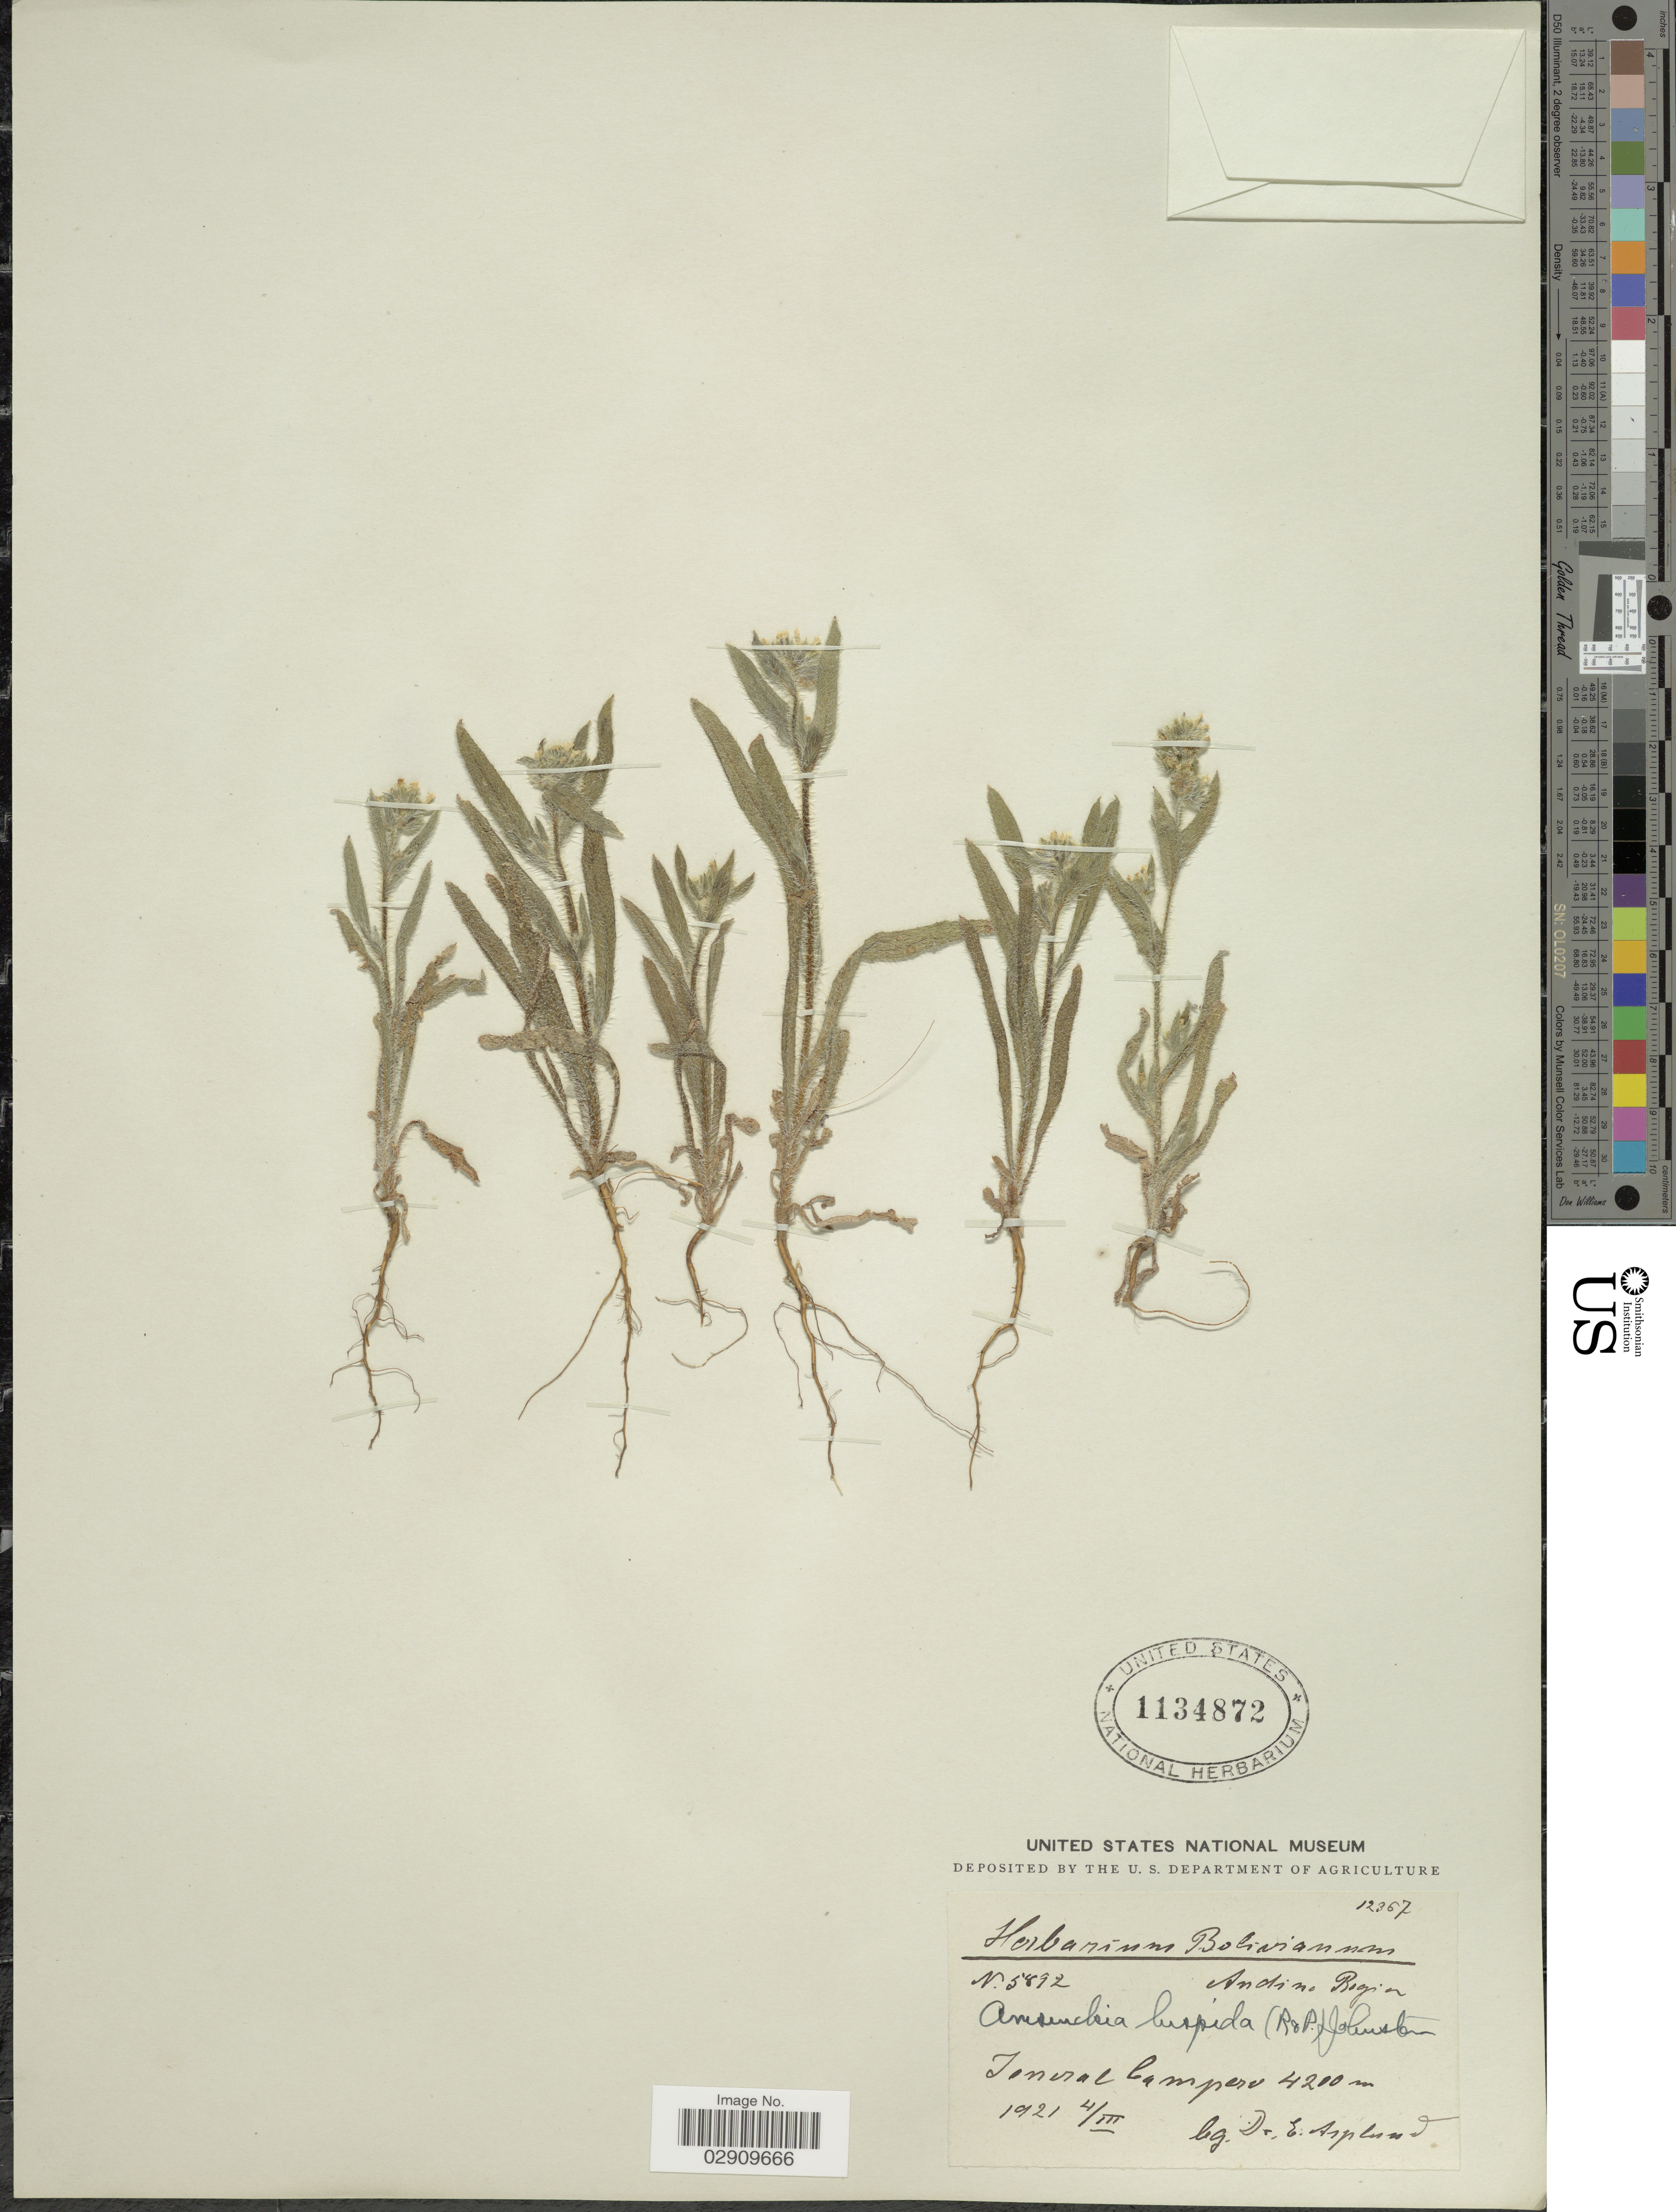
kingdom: Plantae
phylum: Tracheophyta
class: Magnoliopsida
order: Boraginales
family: Boraginaceae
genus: Amsinckia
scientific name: Amsinckia calycina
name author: (Moris) Chater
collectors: E. Asplund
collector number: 5892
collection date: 1921-03-04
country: Bolivia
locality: General Campero.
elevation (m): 4200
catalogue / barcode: US 1134872